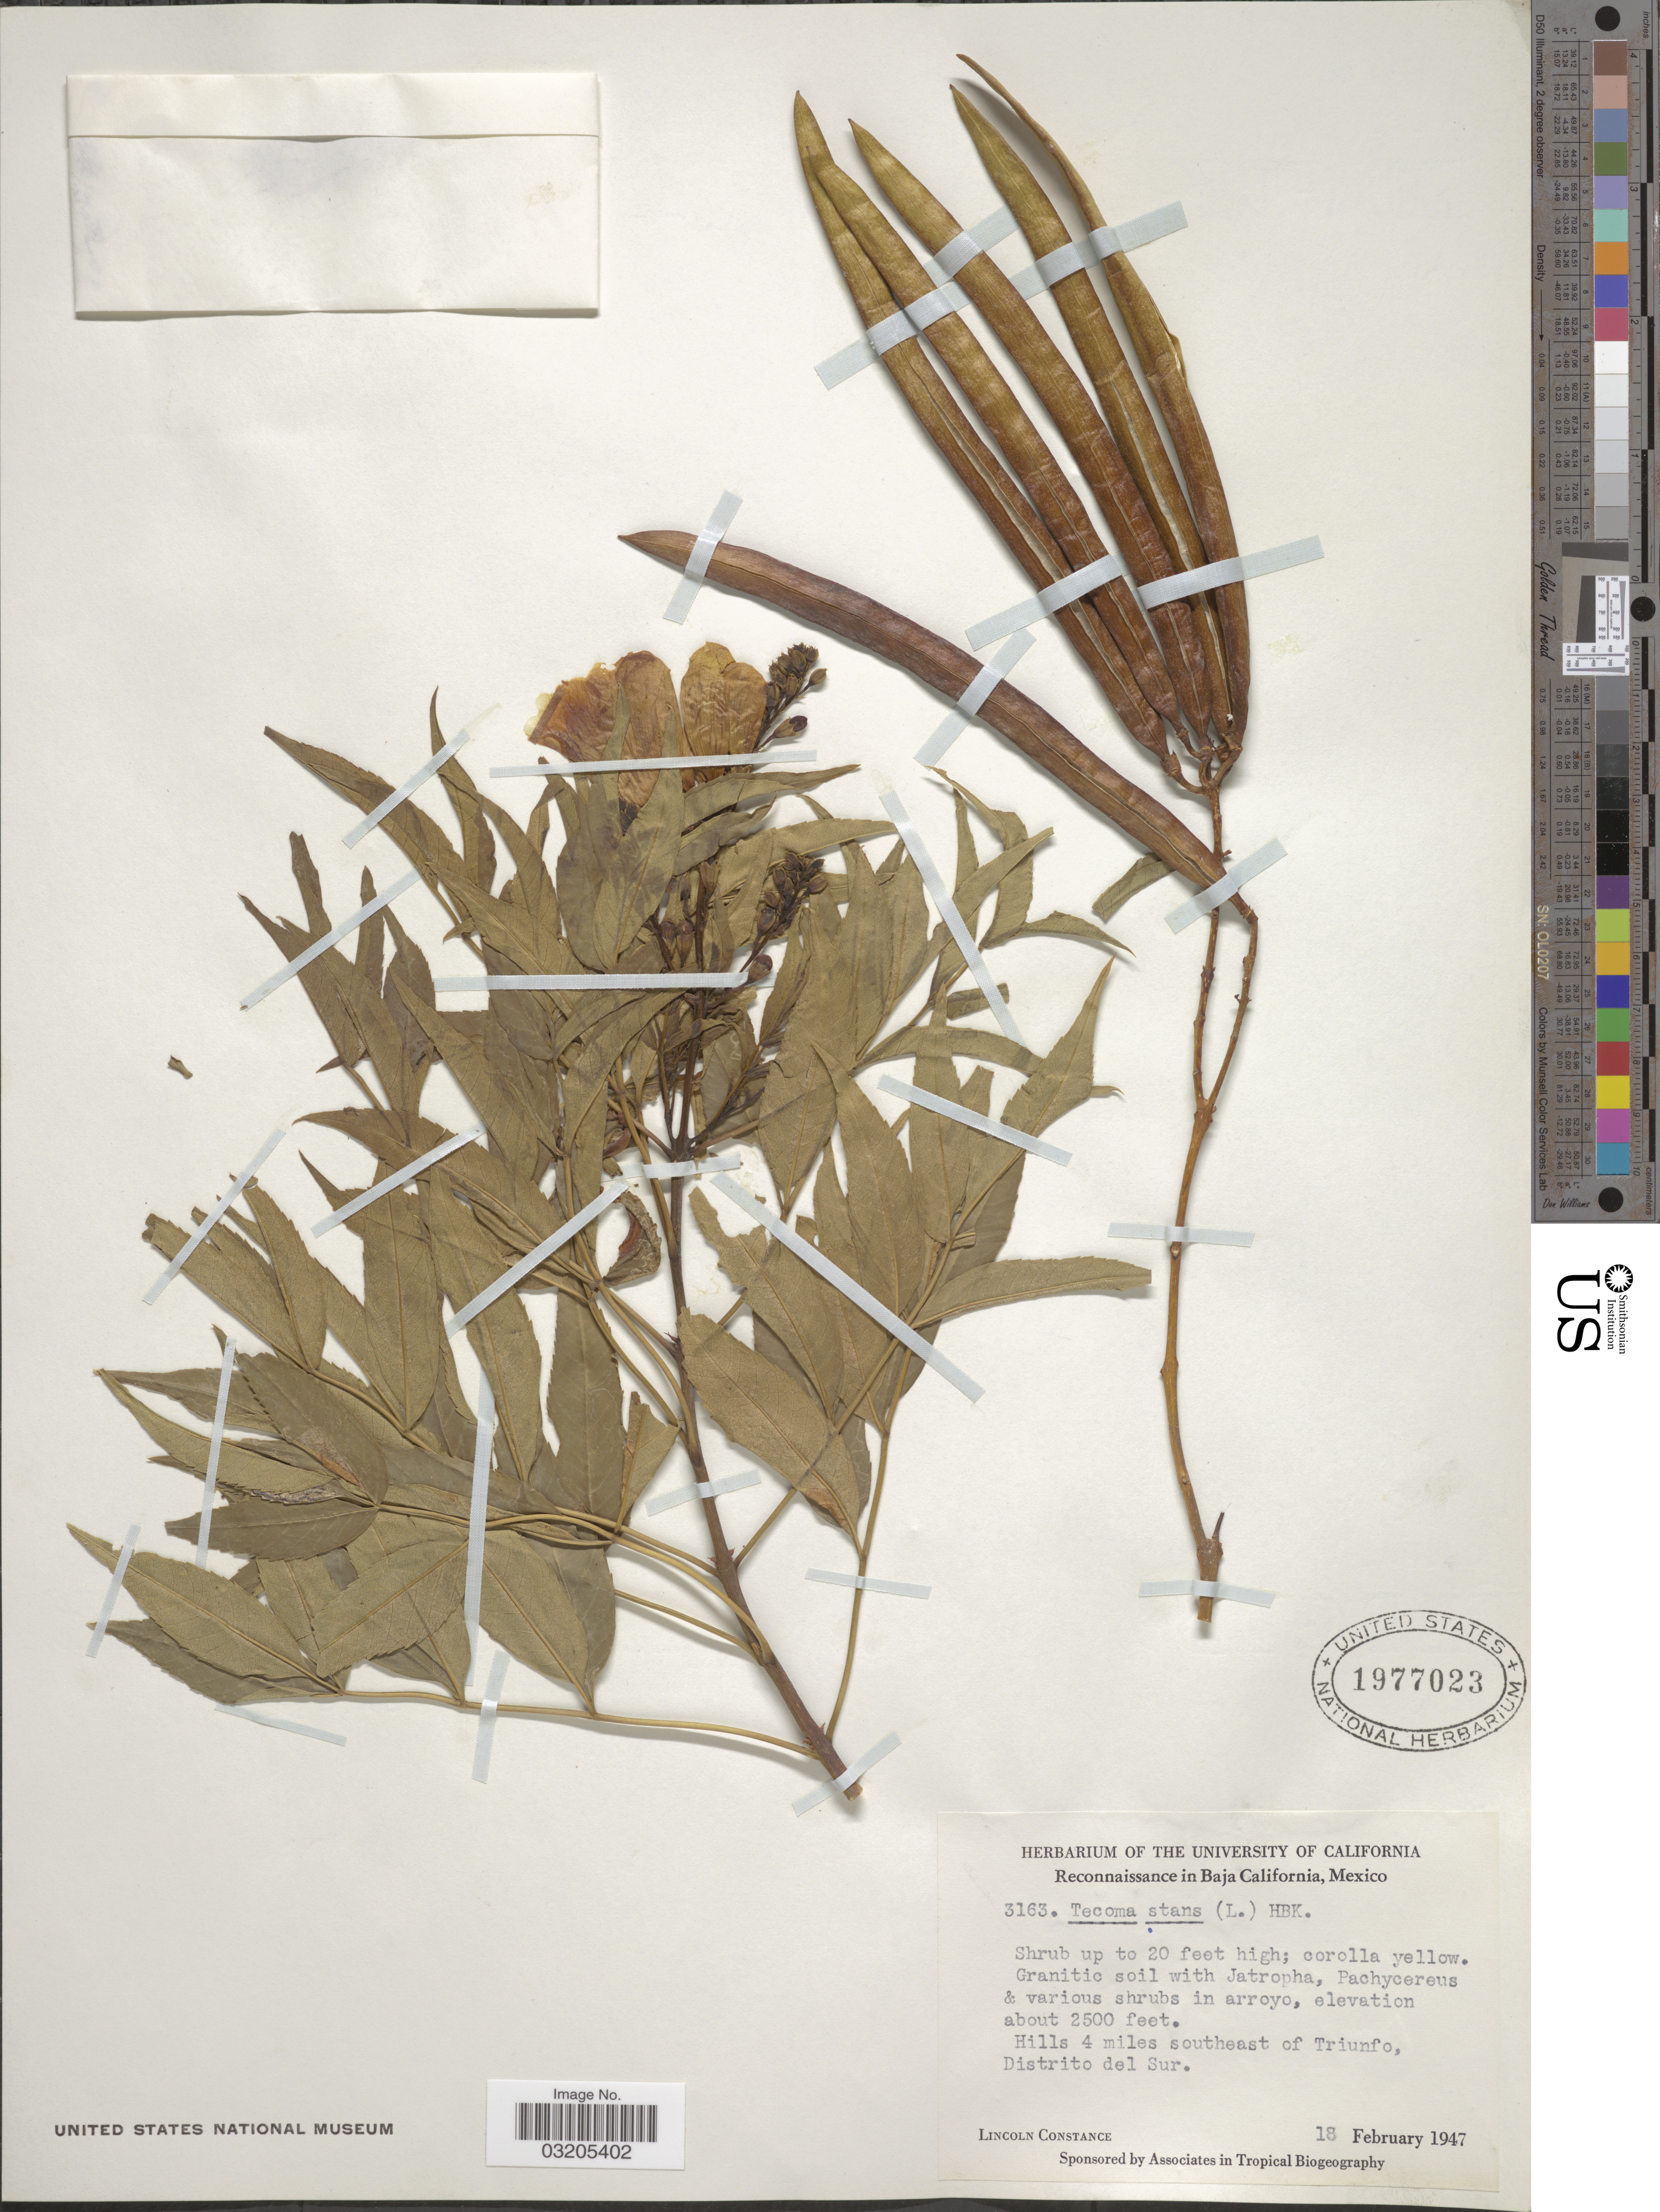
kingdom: Plantae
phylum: Tracheophyta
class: Magnoliopsida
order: Lamiales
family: Bignoniaceae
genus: Tecoma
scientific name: Tecoma stans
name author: (L.) Juss. ex Kunth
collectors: L. Constance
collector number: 3163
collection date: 1947-02-18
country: Mexico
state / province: Baja California Sur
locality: Hills 4 miles southeast of Triunfo, Distrito del Sur.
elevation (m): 762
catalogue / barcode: US 1977023